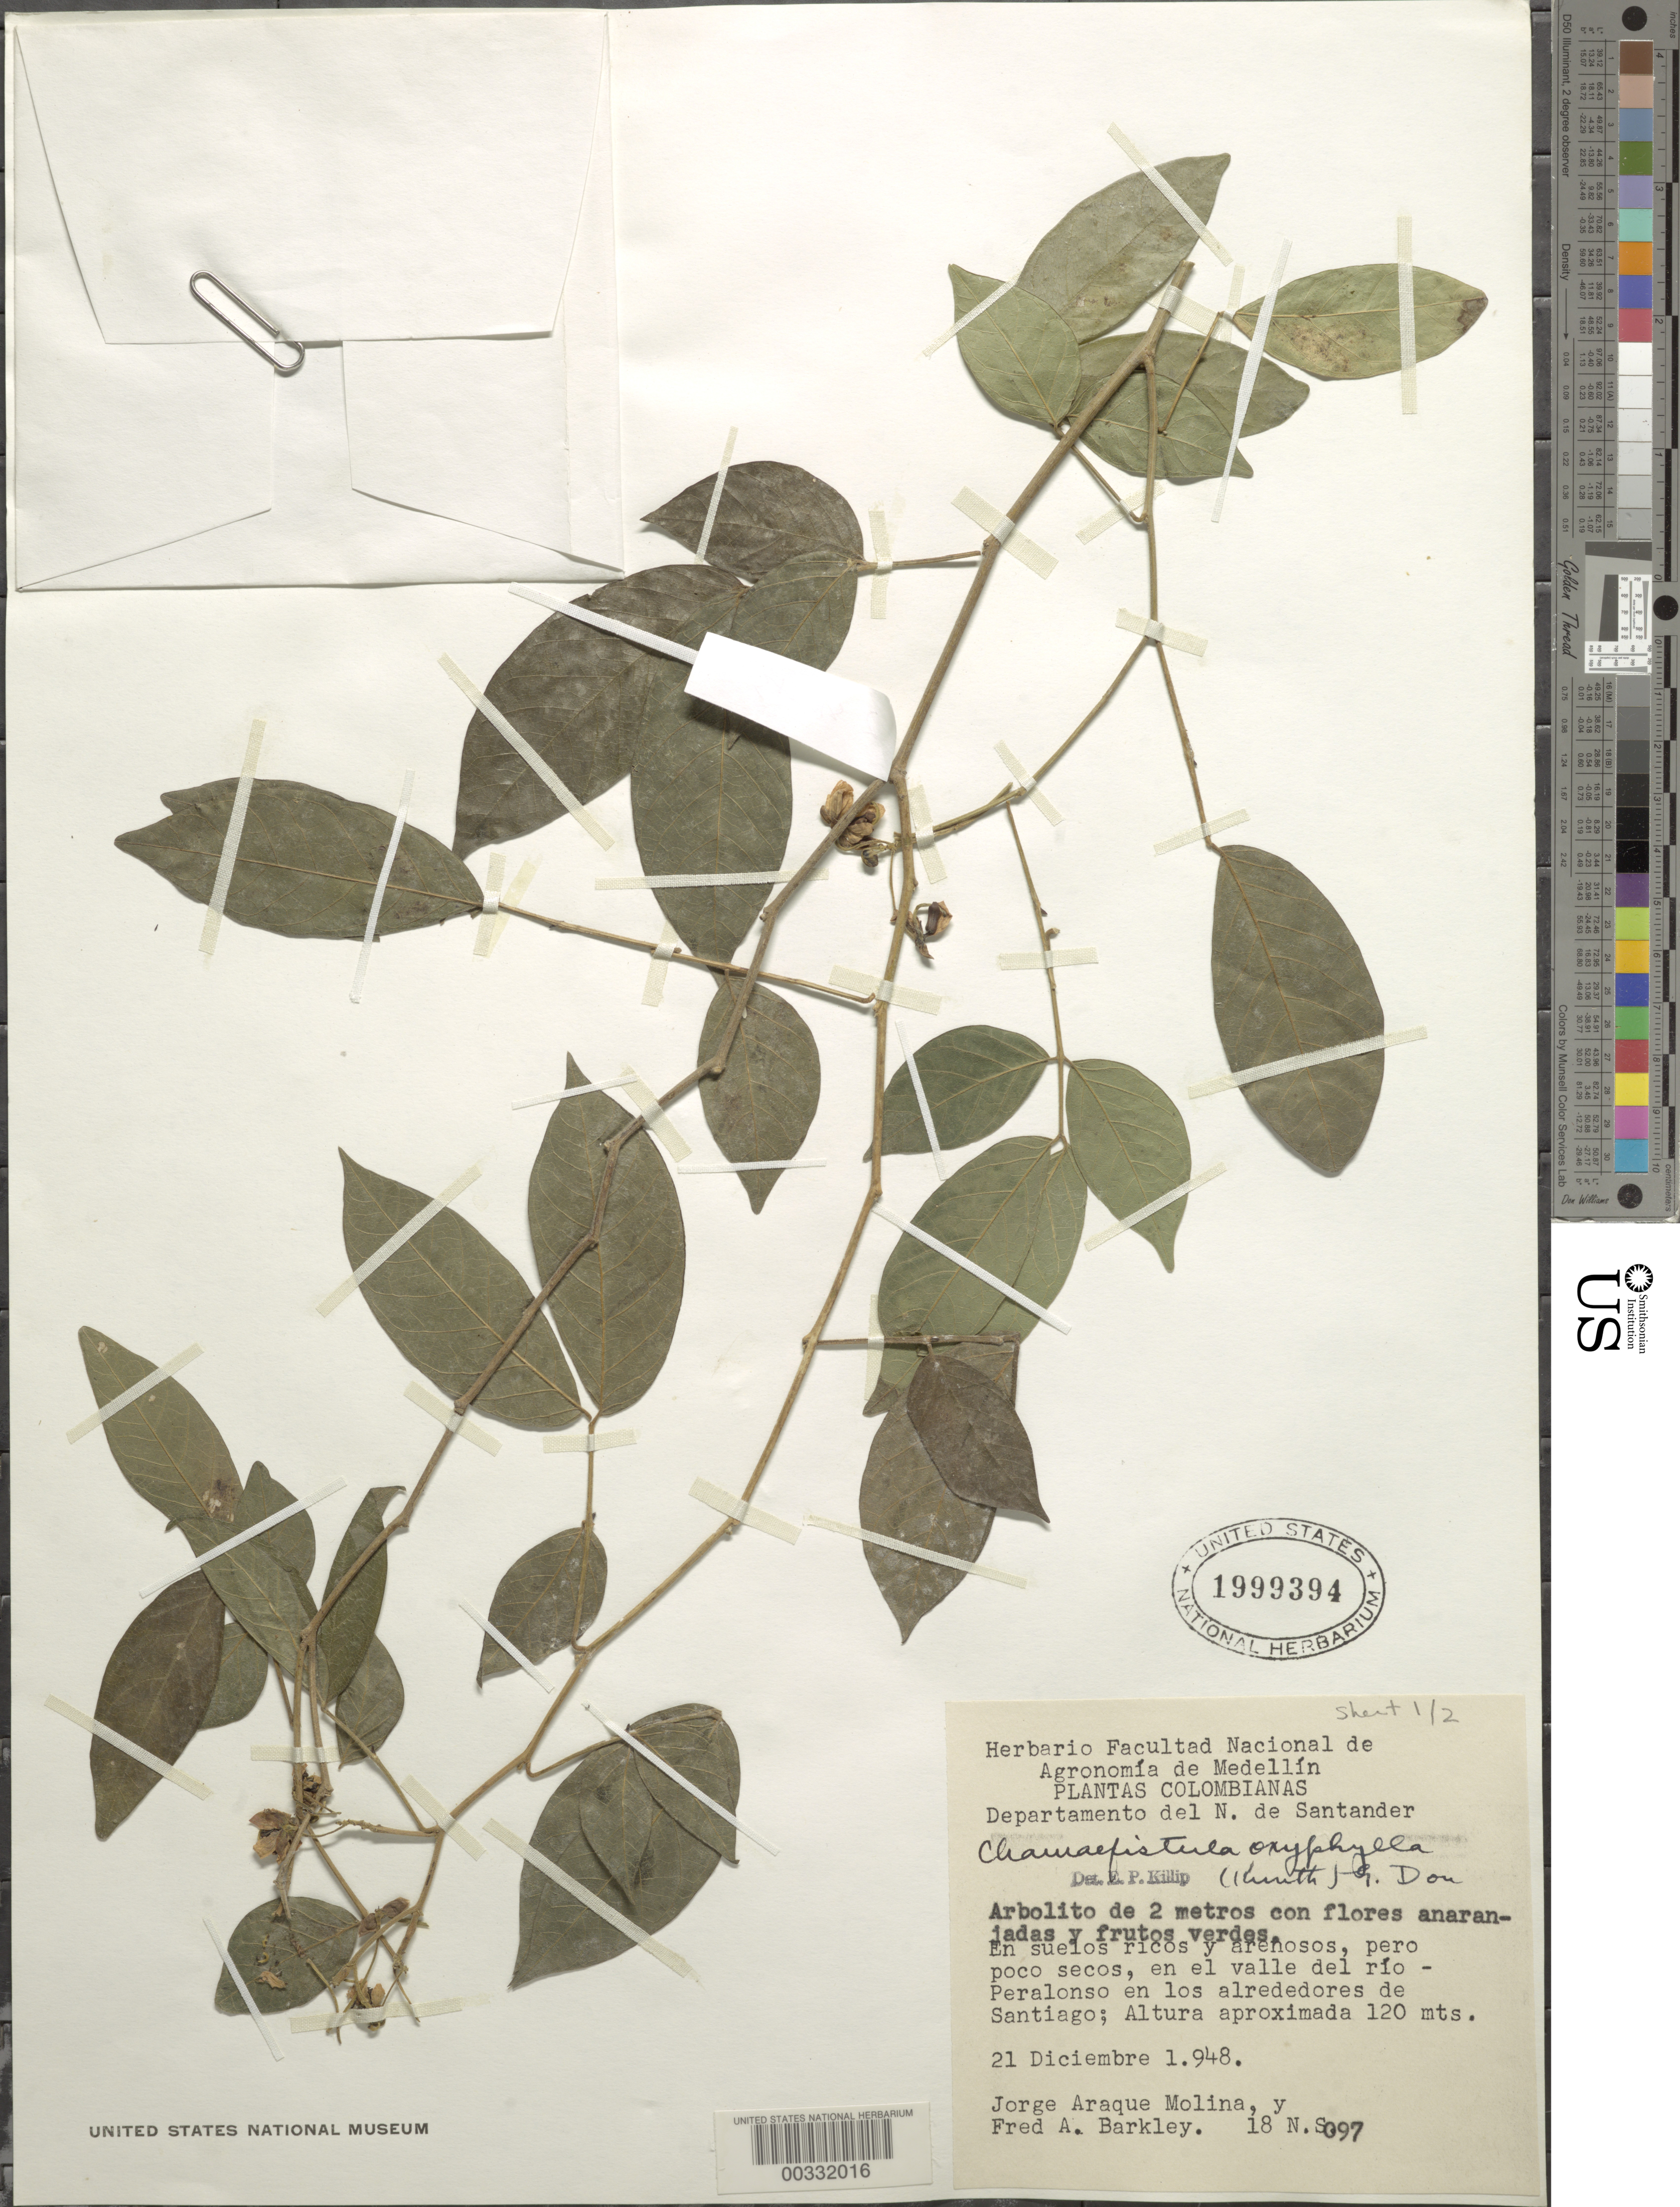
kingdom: Plantae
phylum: Tracheophyta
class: Magnoliopsida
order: Fabales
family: Fabaceae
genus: Senna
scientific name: Senna papillosa var. papillosa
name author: (Britton & Rose) H.S. Irwin & Barneby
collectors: J. Araque Molina & F. A. Barkley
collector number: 18ns097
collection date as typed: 21 Dec 1948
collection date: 1948-12-21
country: Colombia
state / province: Norte de Santander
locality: Valley of the Rio Peralonso in the vicinity of Santiago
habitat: En suelos ricos y arenosos, pero poco secos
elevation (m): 120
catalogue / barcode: US 1999394